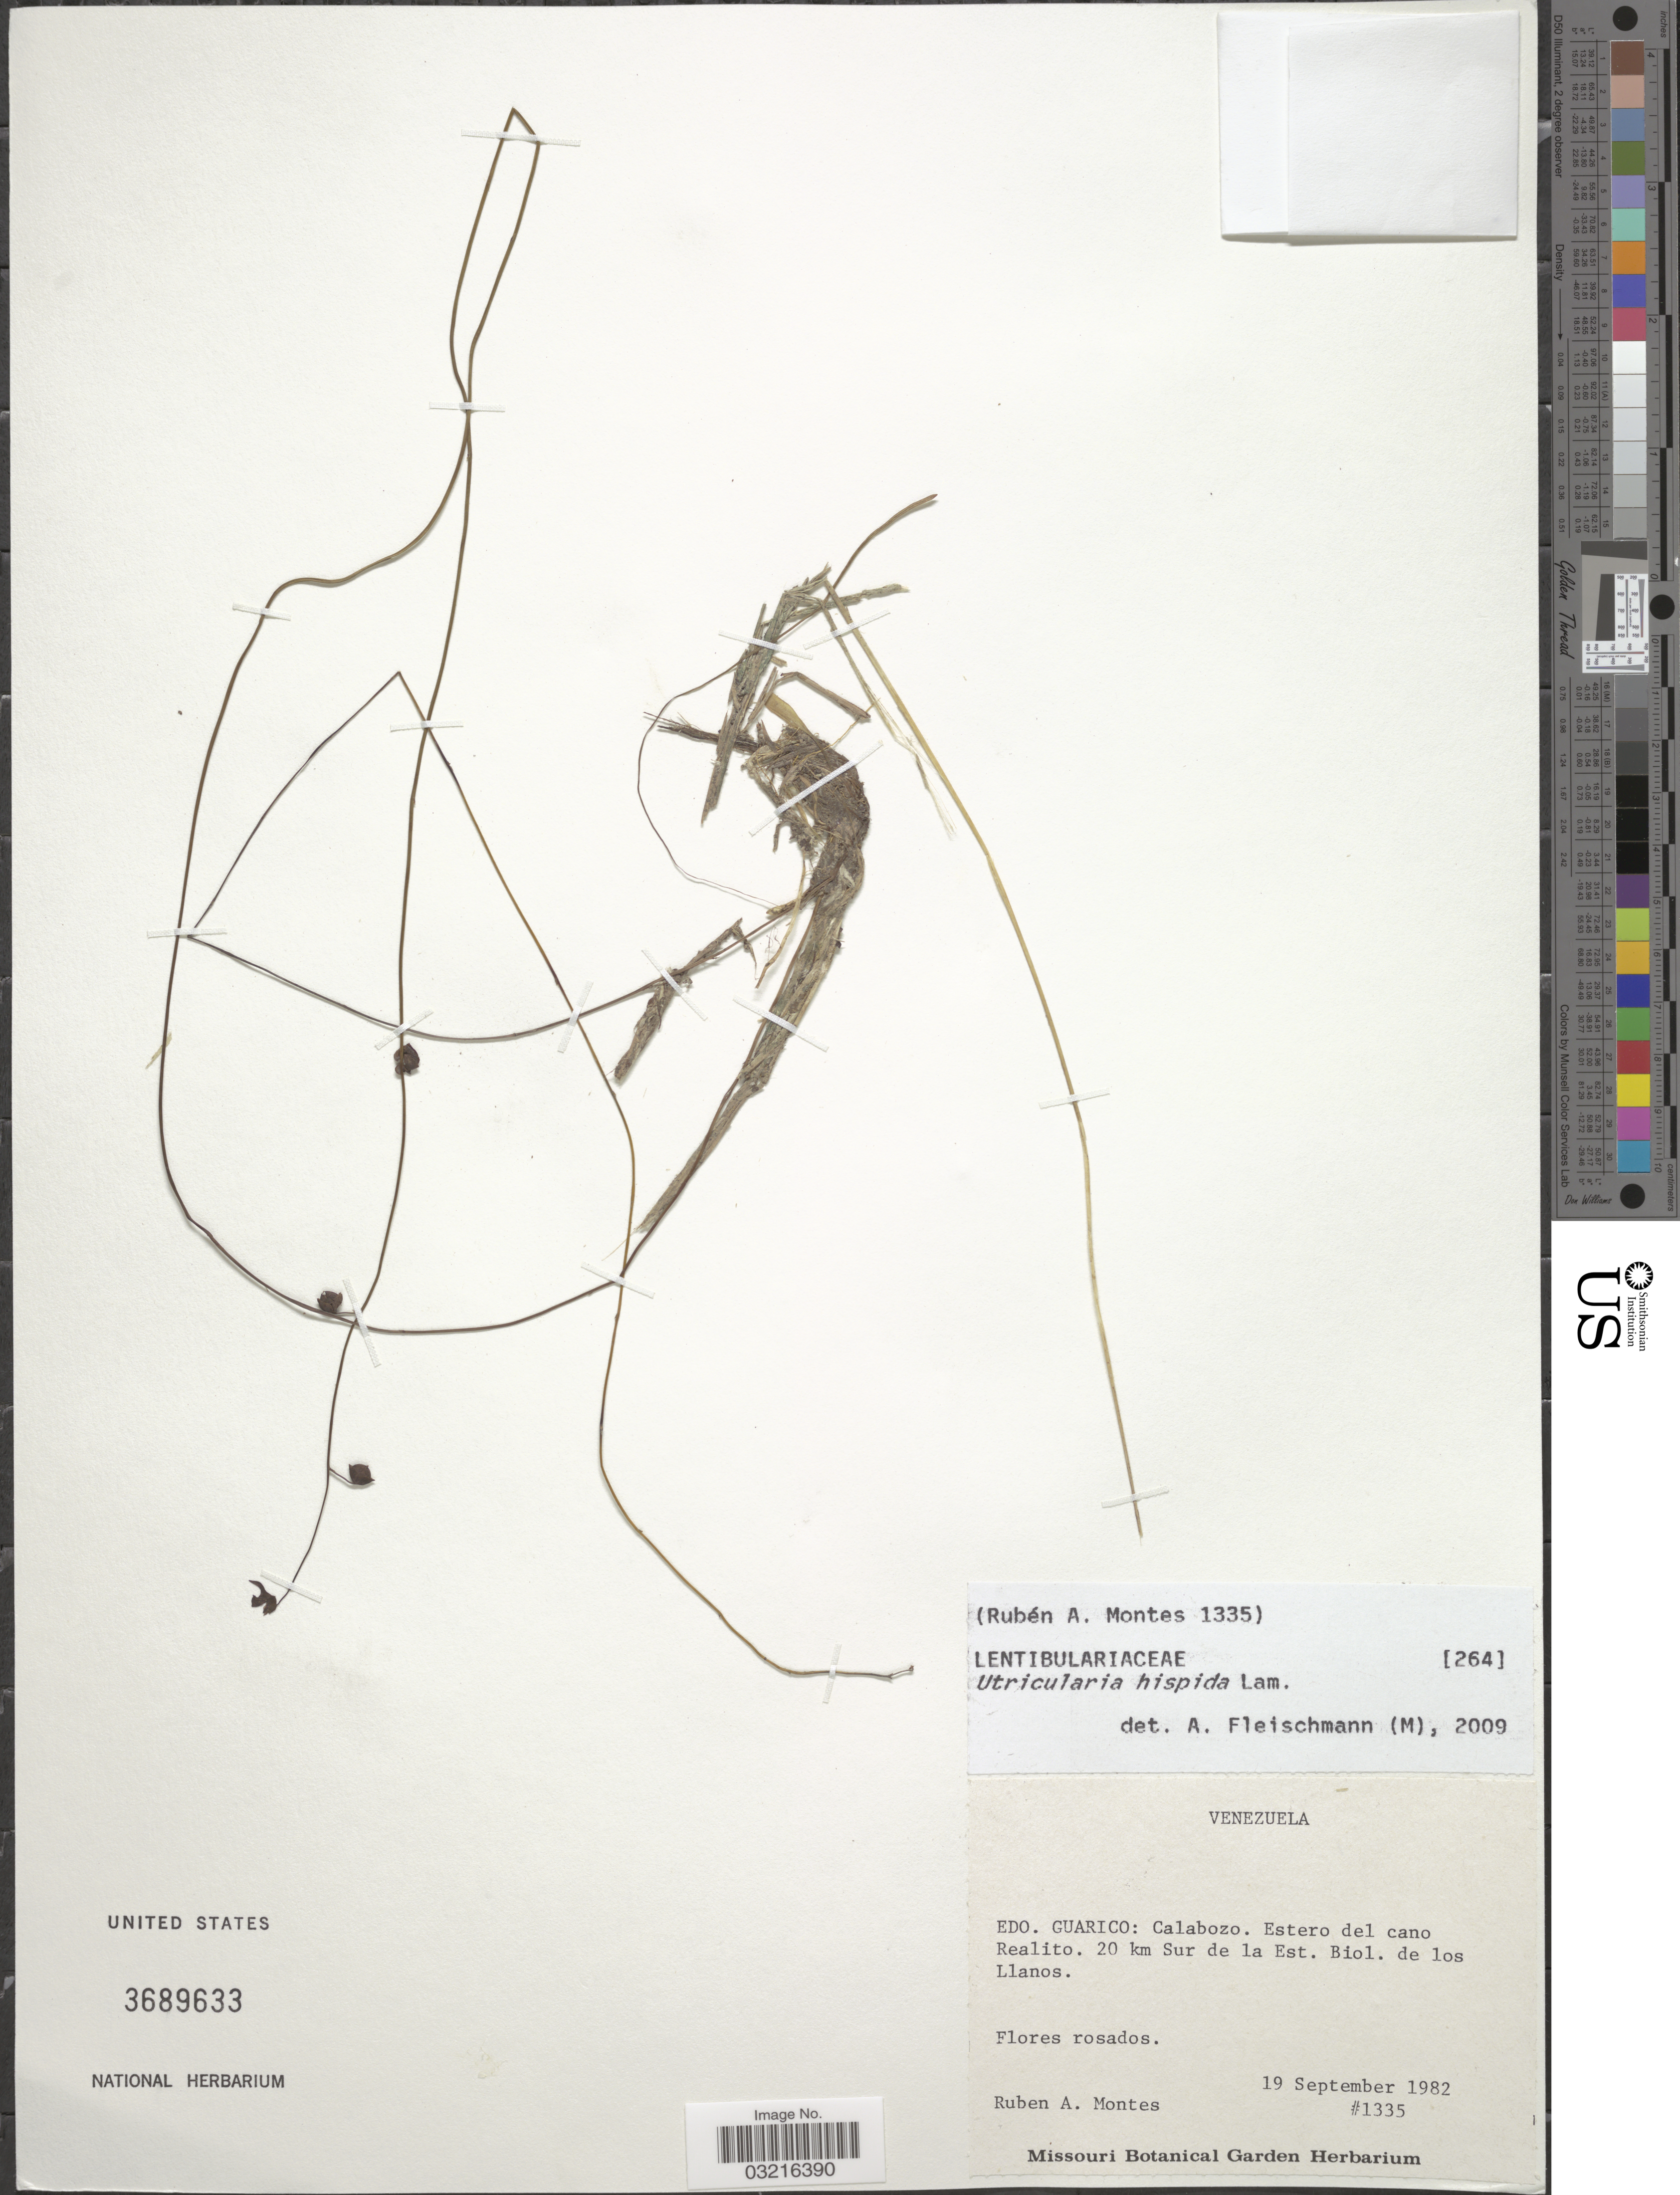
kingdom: Plantae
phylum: Tracheophyta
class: Magnoliopsida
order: Lamiales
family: Lentibulariaceae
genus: Utricularia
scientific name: Utricularia hispida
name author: Lam.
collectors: R. Montes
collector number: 1335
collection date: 1982-09-19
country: Venezuela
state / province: Guárico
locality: Calabozo. Estero del cano Realito. 20 km Sur de la Est. Biol. de los Llanos.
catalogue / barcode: US 3689633